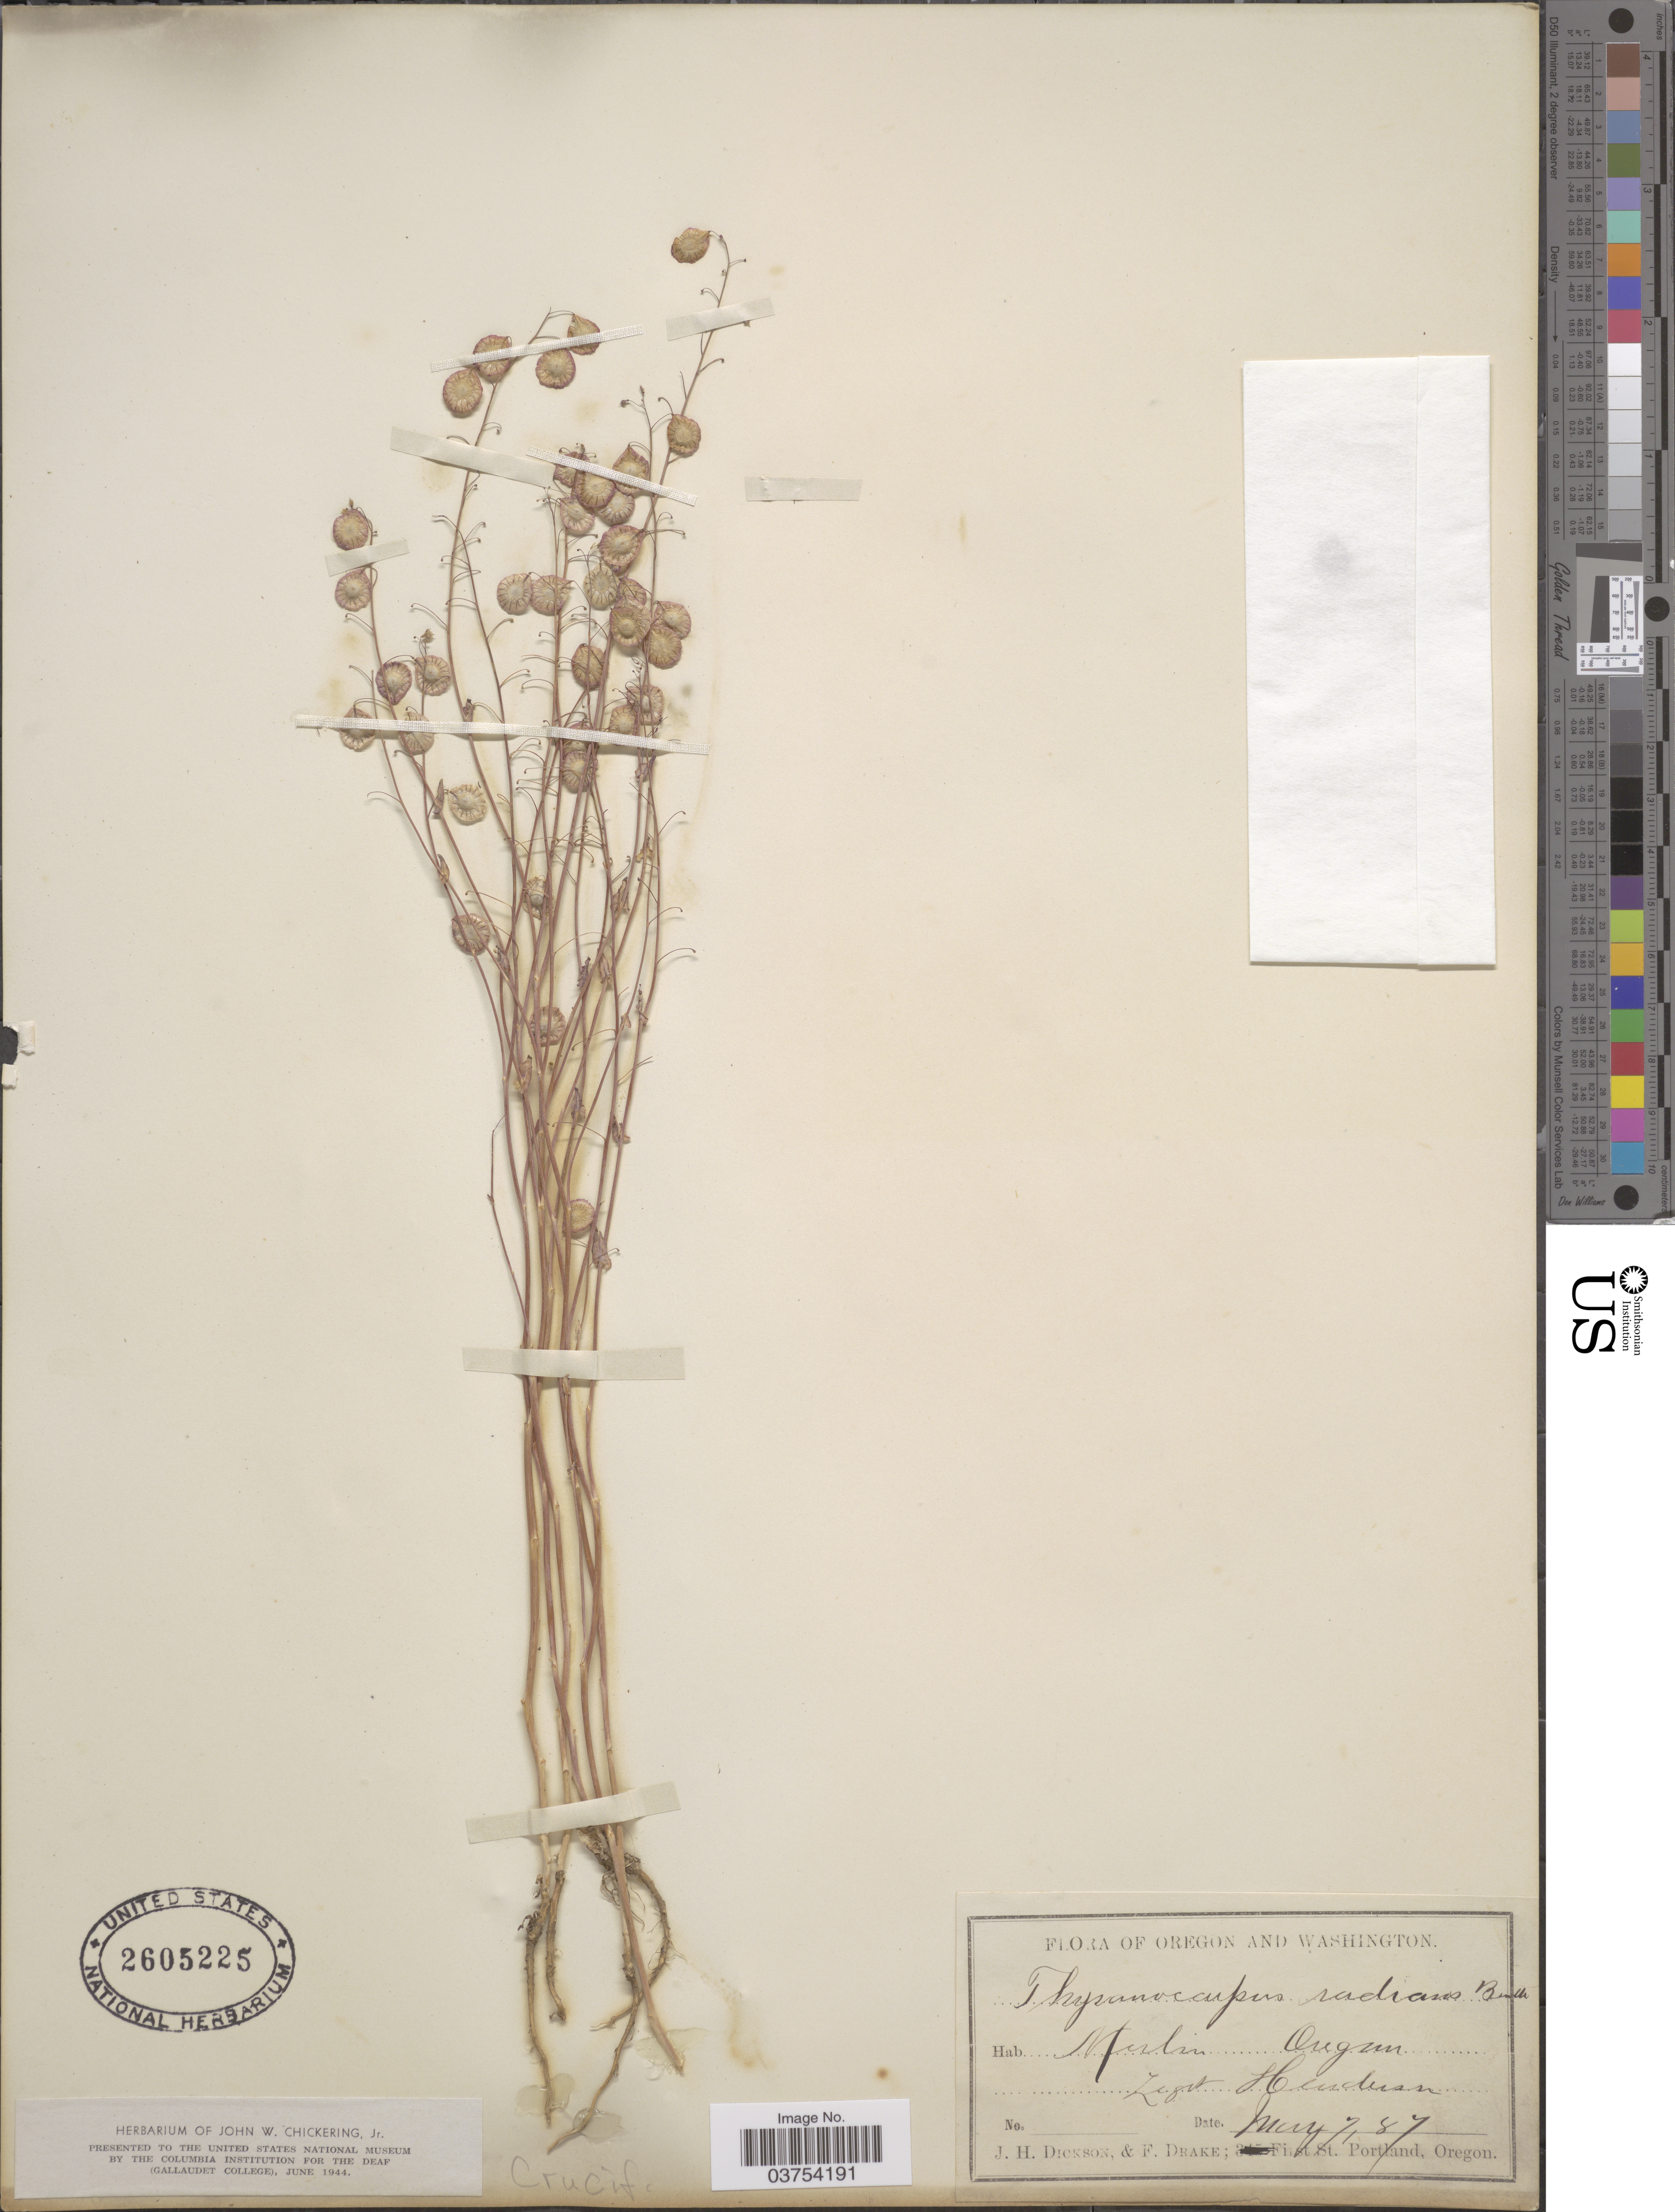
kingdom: Plantae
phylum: Tracheophyta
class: Magnoliopsida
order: Brassicales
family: Brassicaceae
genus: Thysanocarpus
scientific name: Thysanocarpus radians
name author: Benth.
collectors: -. Henderson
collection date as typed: Transcribed d/m/y: 7/5/87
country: United States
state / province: Oregon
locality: Merlin.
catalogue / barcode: US 2605225